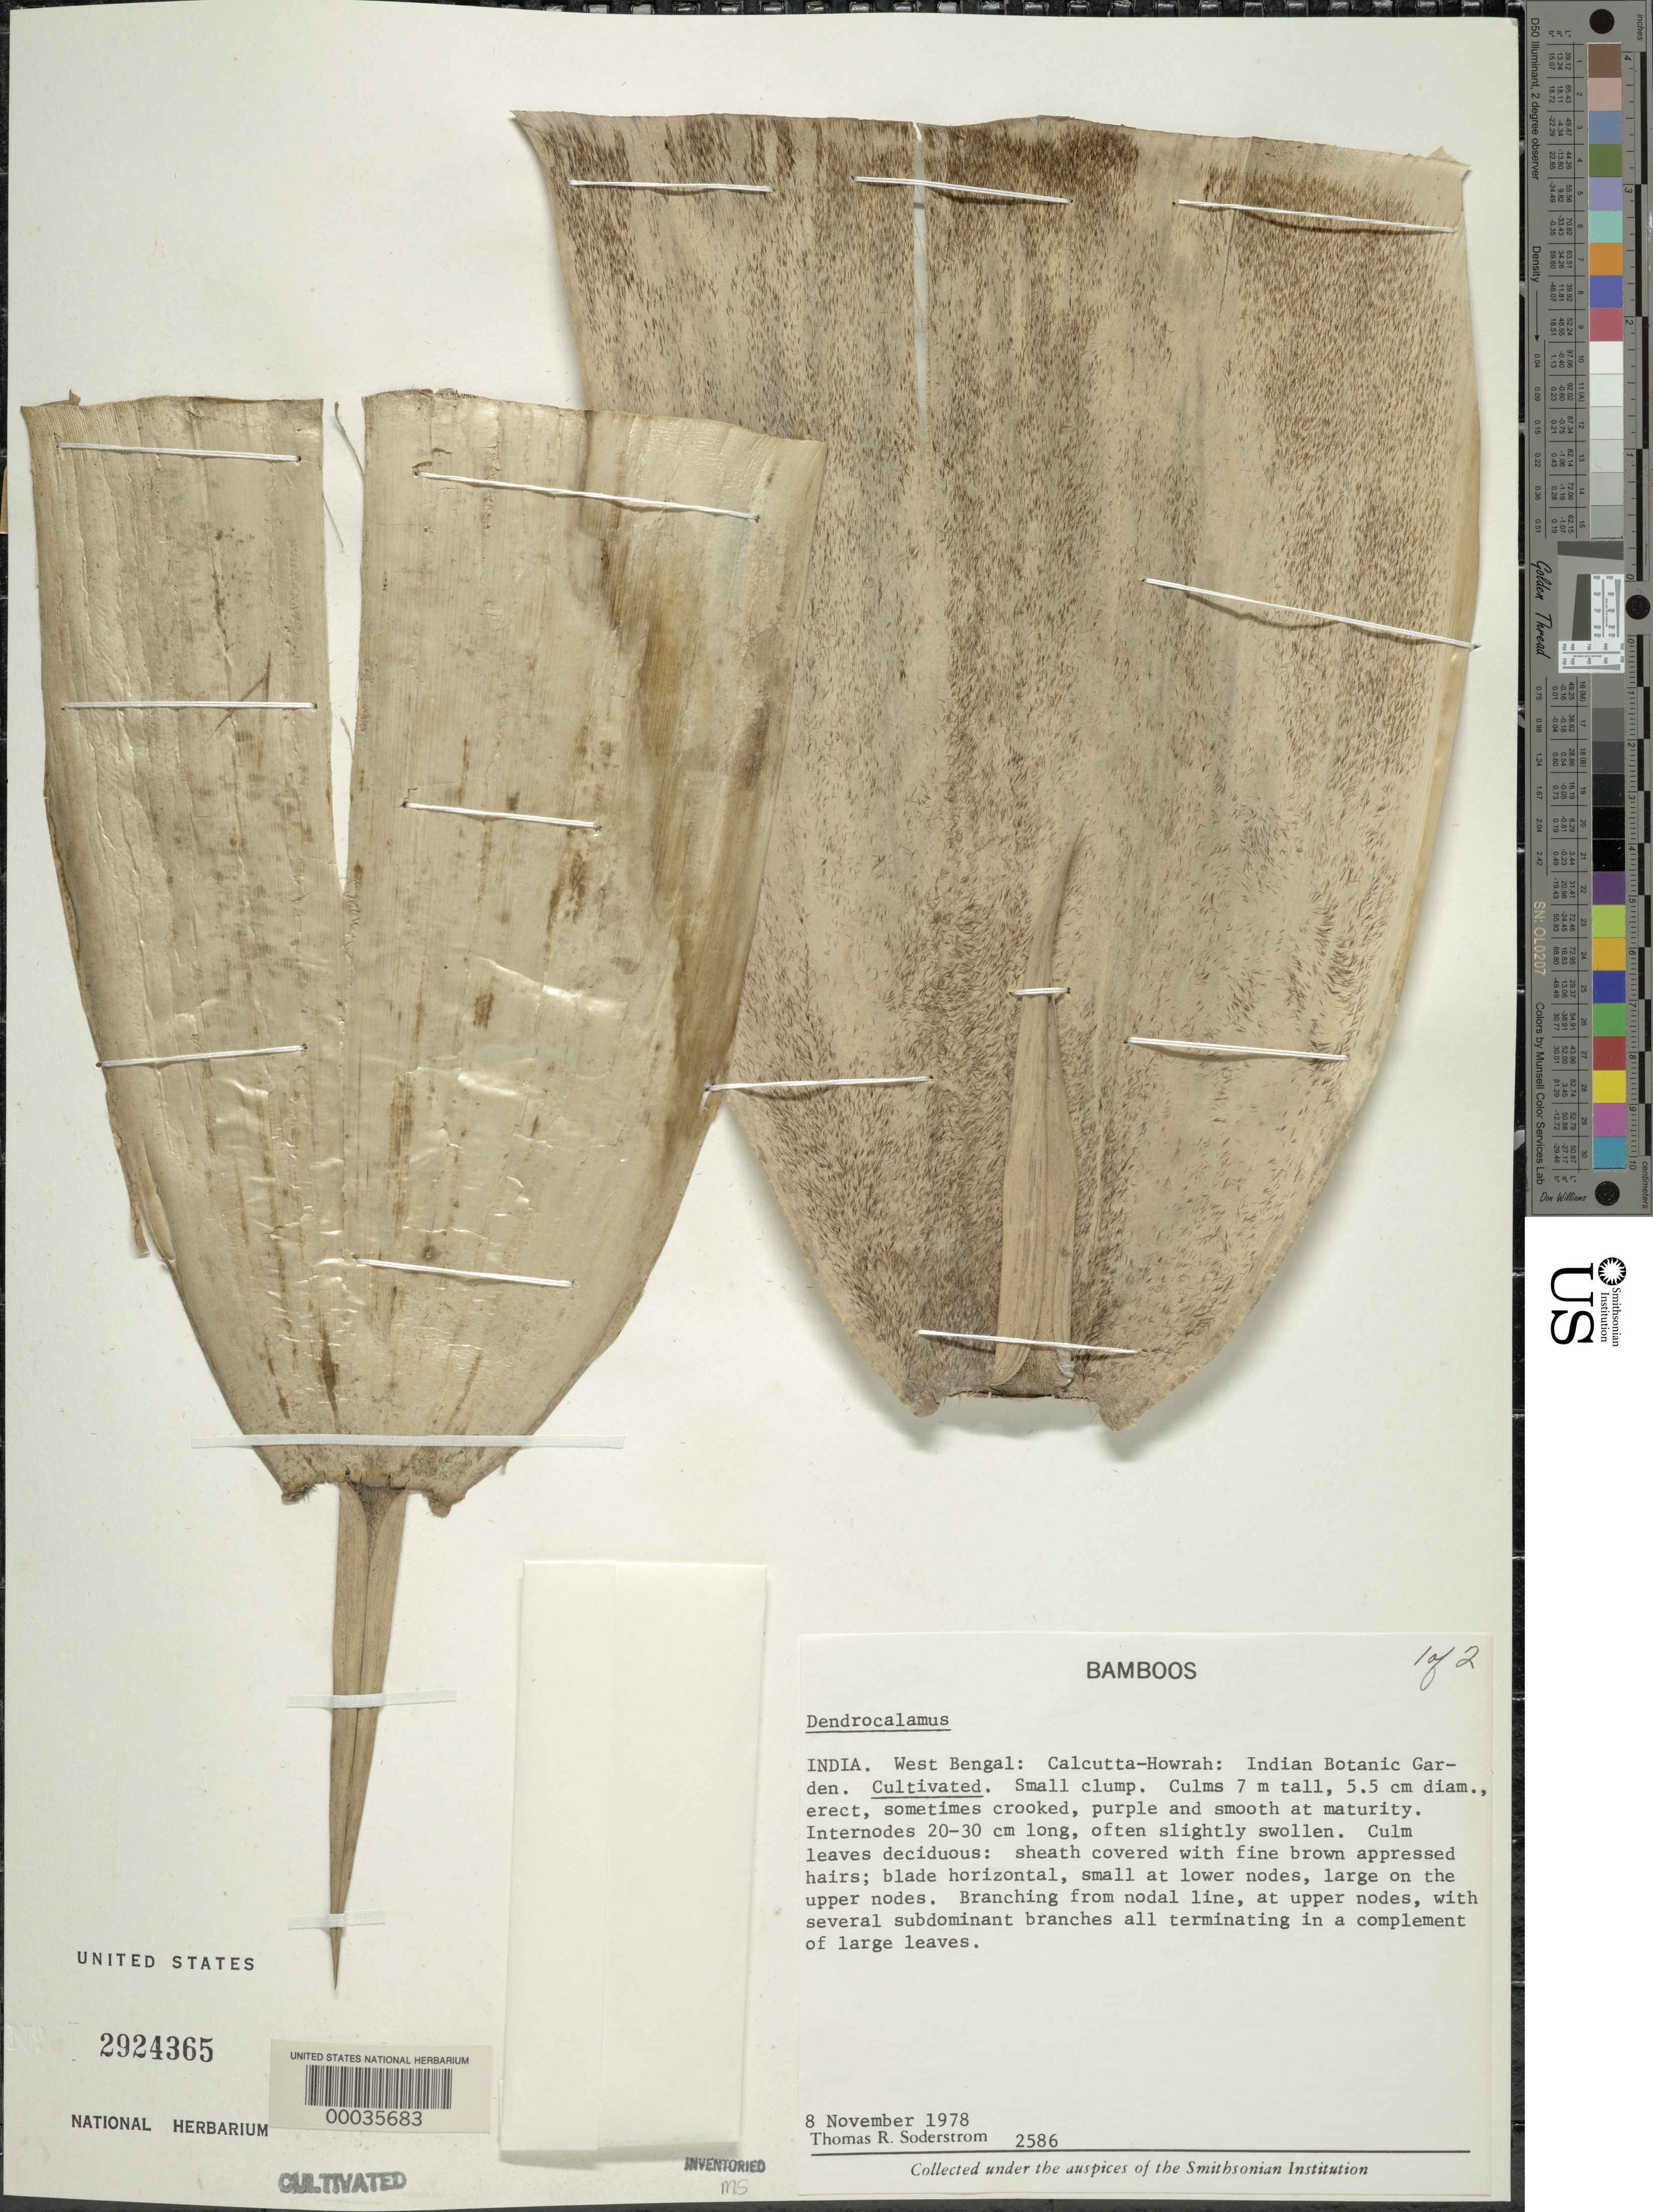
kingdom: Plantae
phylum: Tracheophyta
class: Liliopsida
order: Poales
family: Poaceae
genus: Dendrocalamus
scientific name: Dendrocalamus sp.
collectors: T. R. Soderstrom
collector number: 2586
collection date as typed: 08 Nov 1978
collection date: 1978-11-08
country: India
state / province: West Bengal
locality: Calcutta-howrah, indian botanical garden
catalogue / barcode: US 2924365